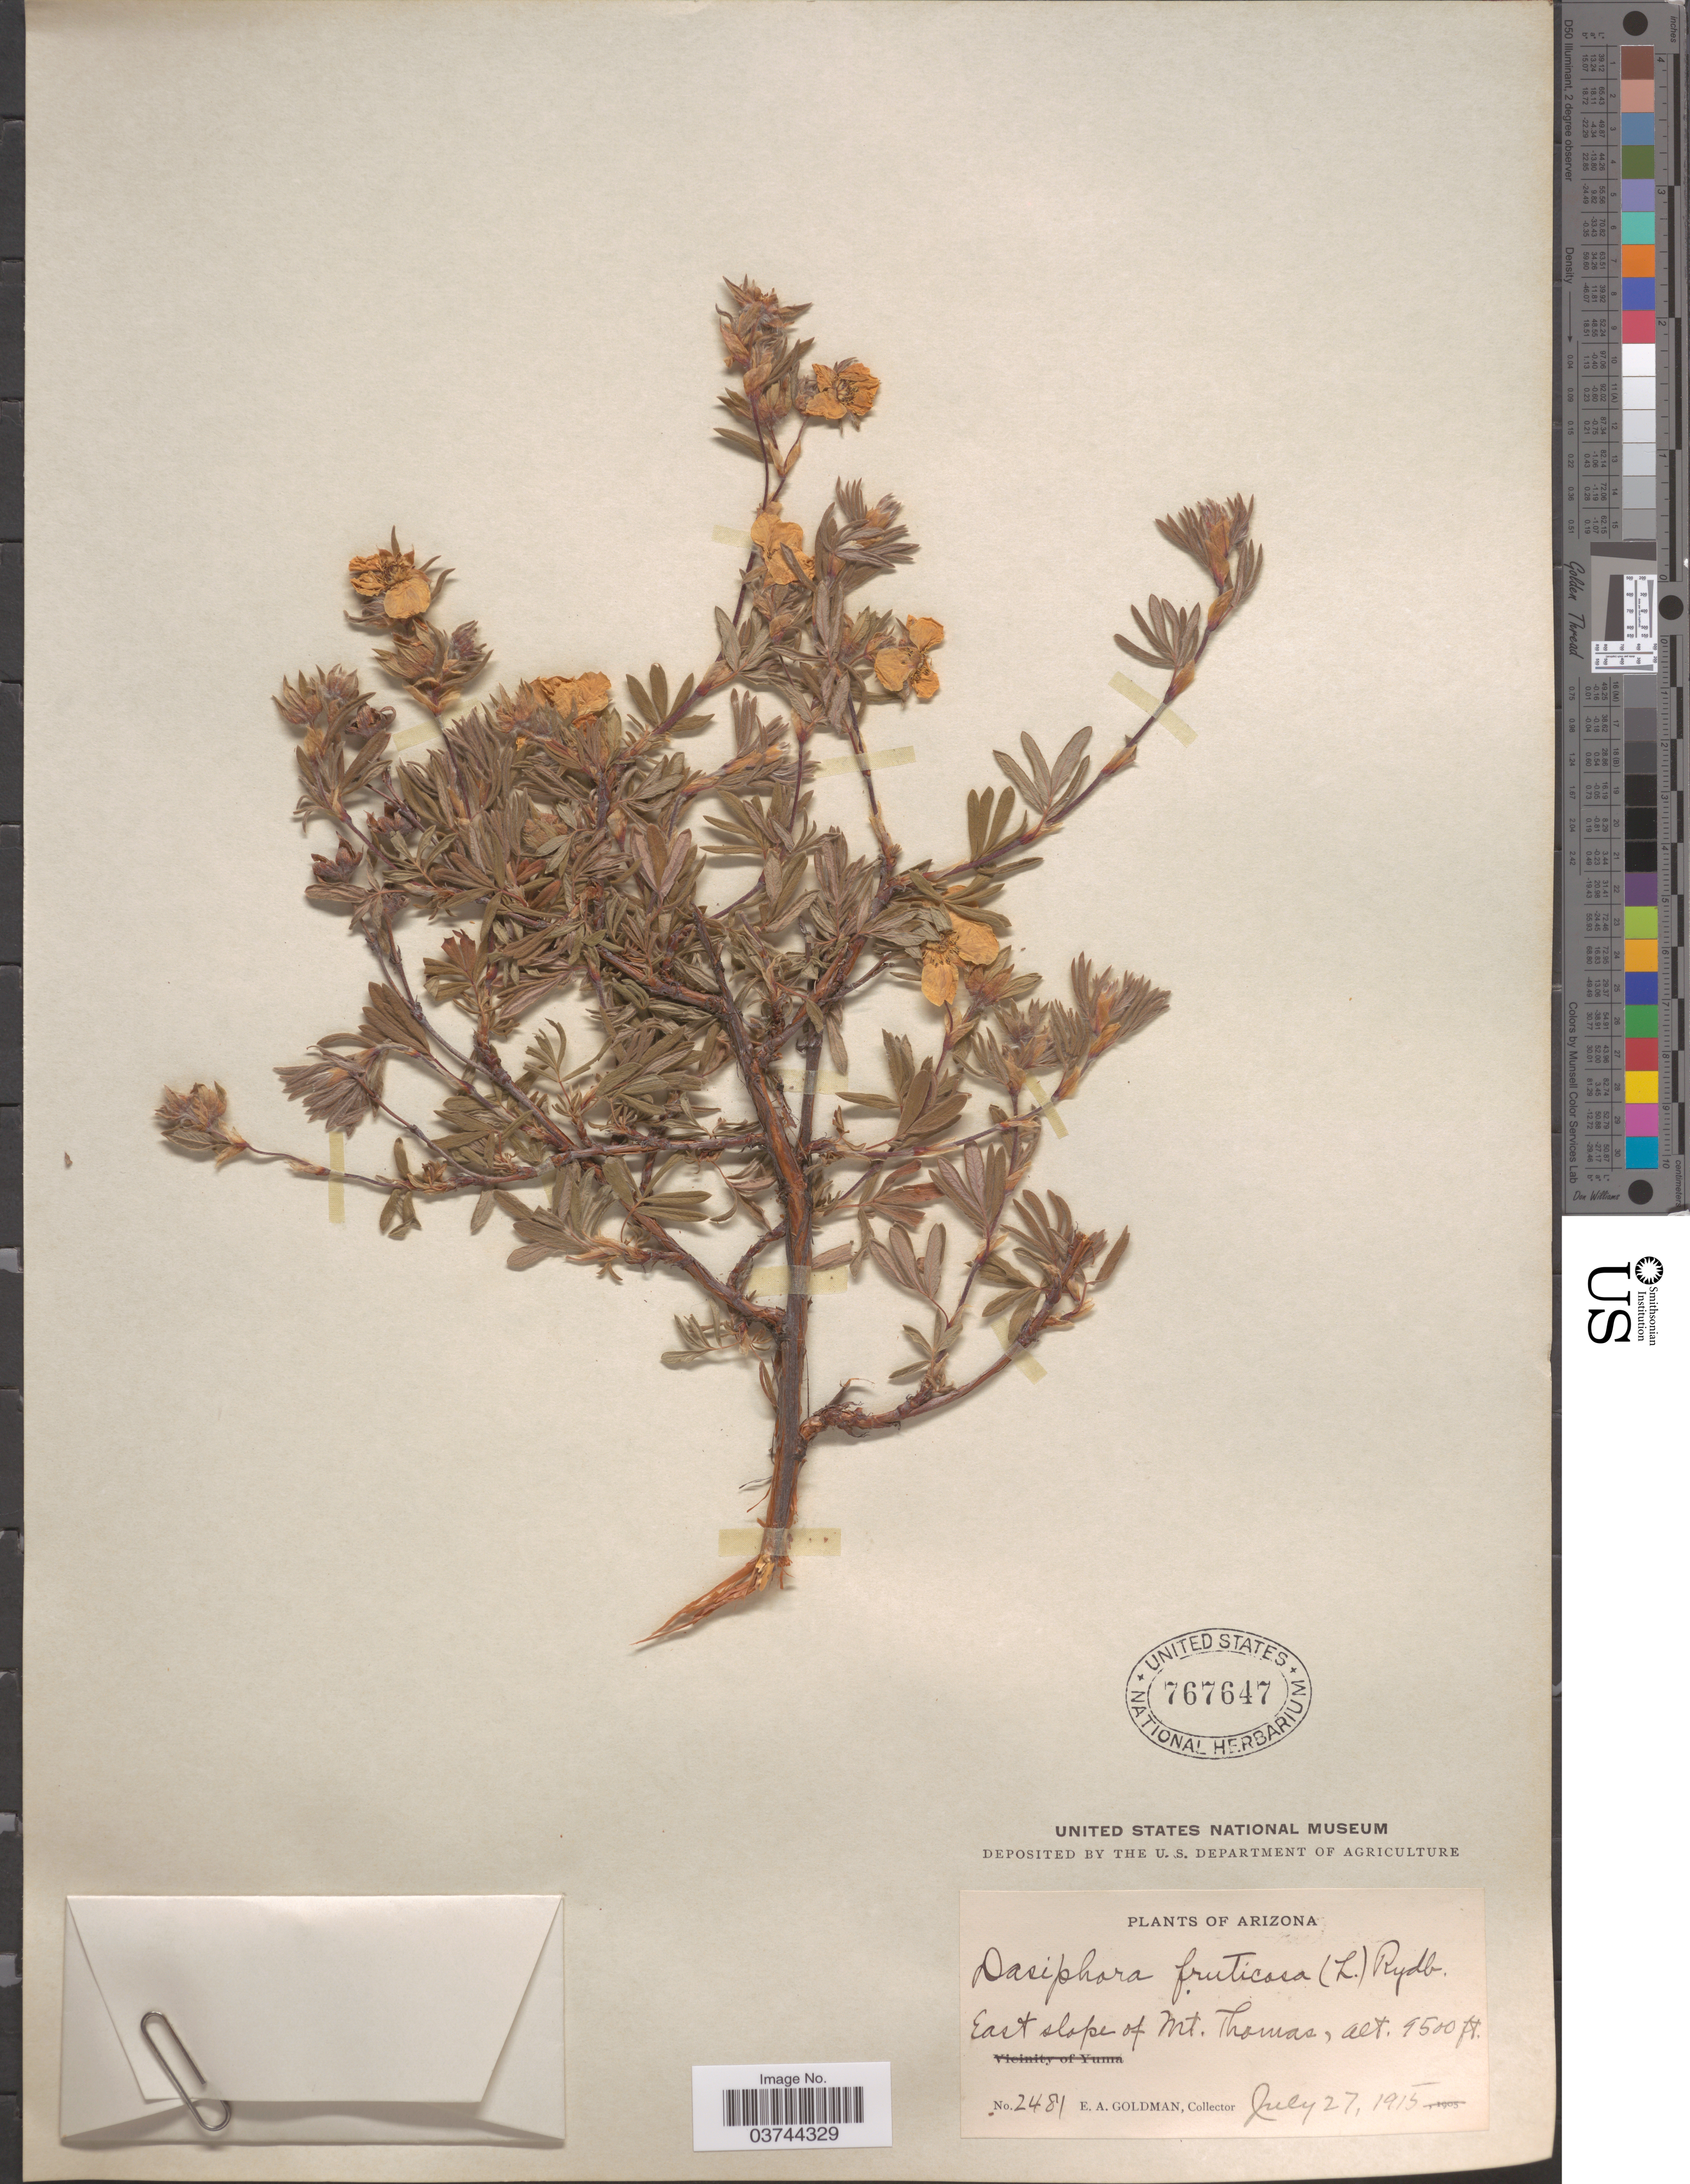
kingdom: Plantae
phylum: Tracheophyta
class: Magnoliopsida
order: Rosales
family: Rosaceae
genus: Dasiphora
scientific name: Dasiphora fruticosa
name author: (L.) Rydb.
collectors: E. A. Goldman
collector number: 2481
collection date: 1915-07-27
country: United States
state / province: Arizona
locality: East slope of Mt. Thomas.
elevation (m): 2896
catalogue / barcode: US 767647